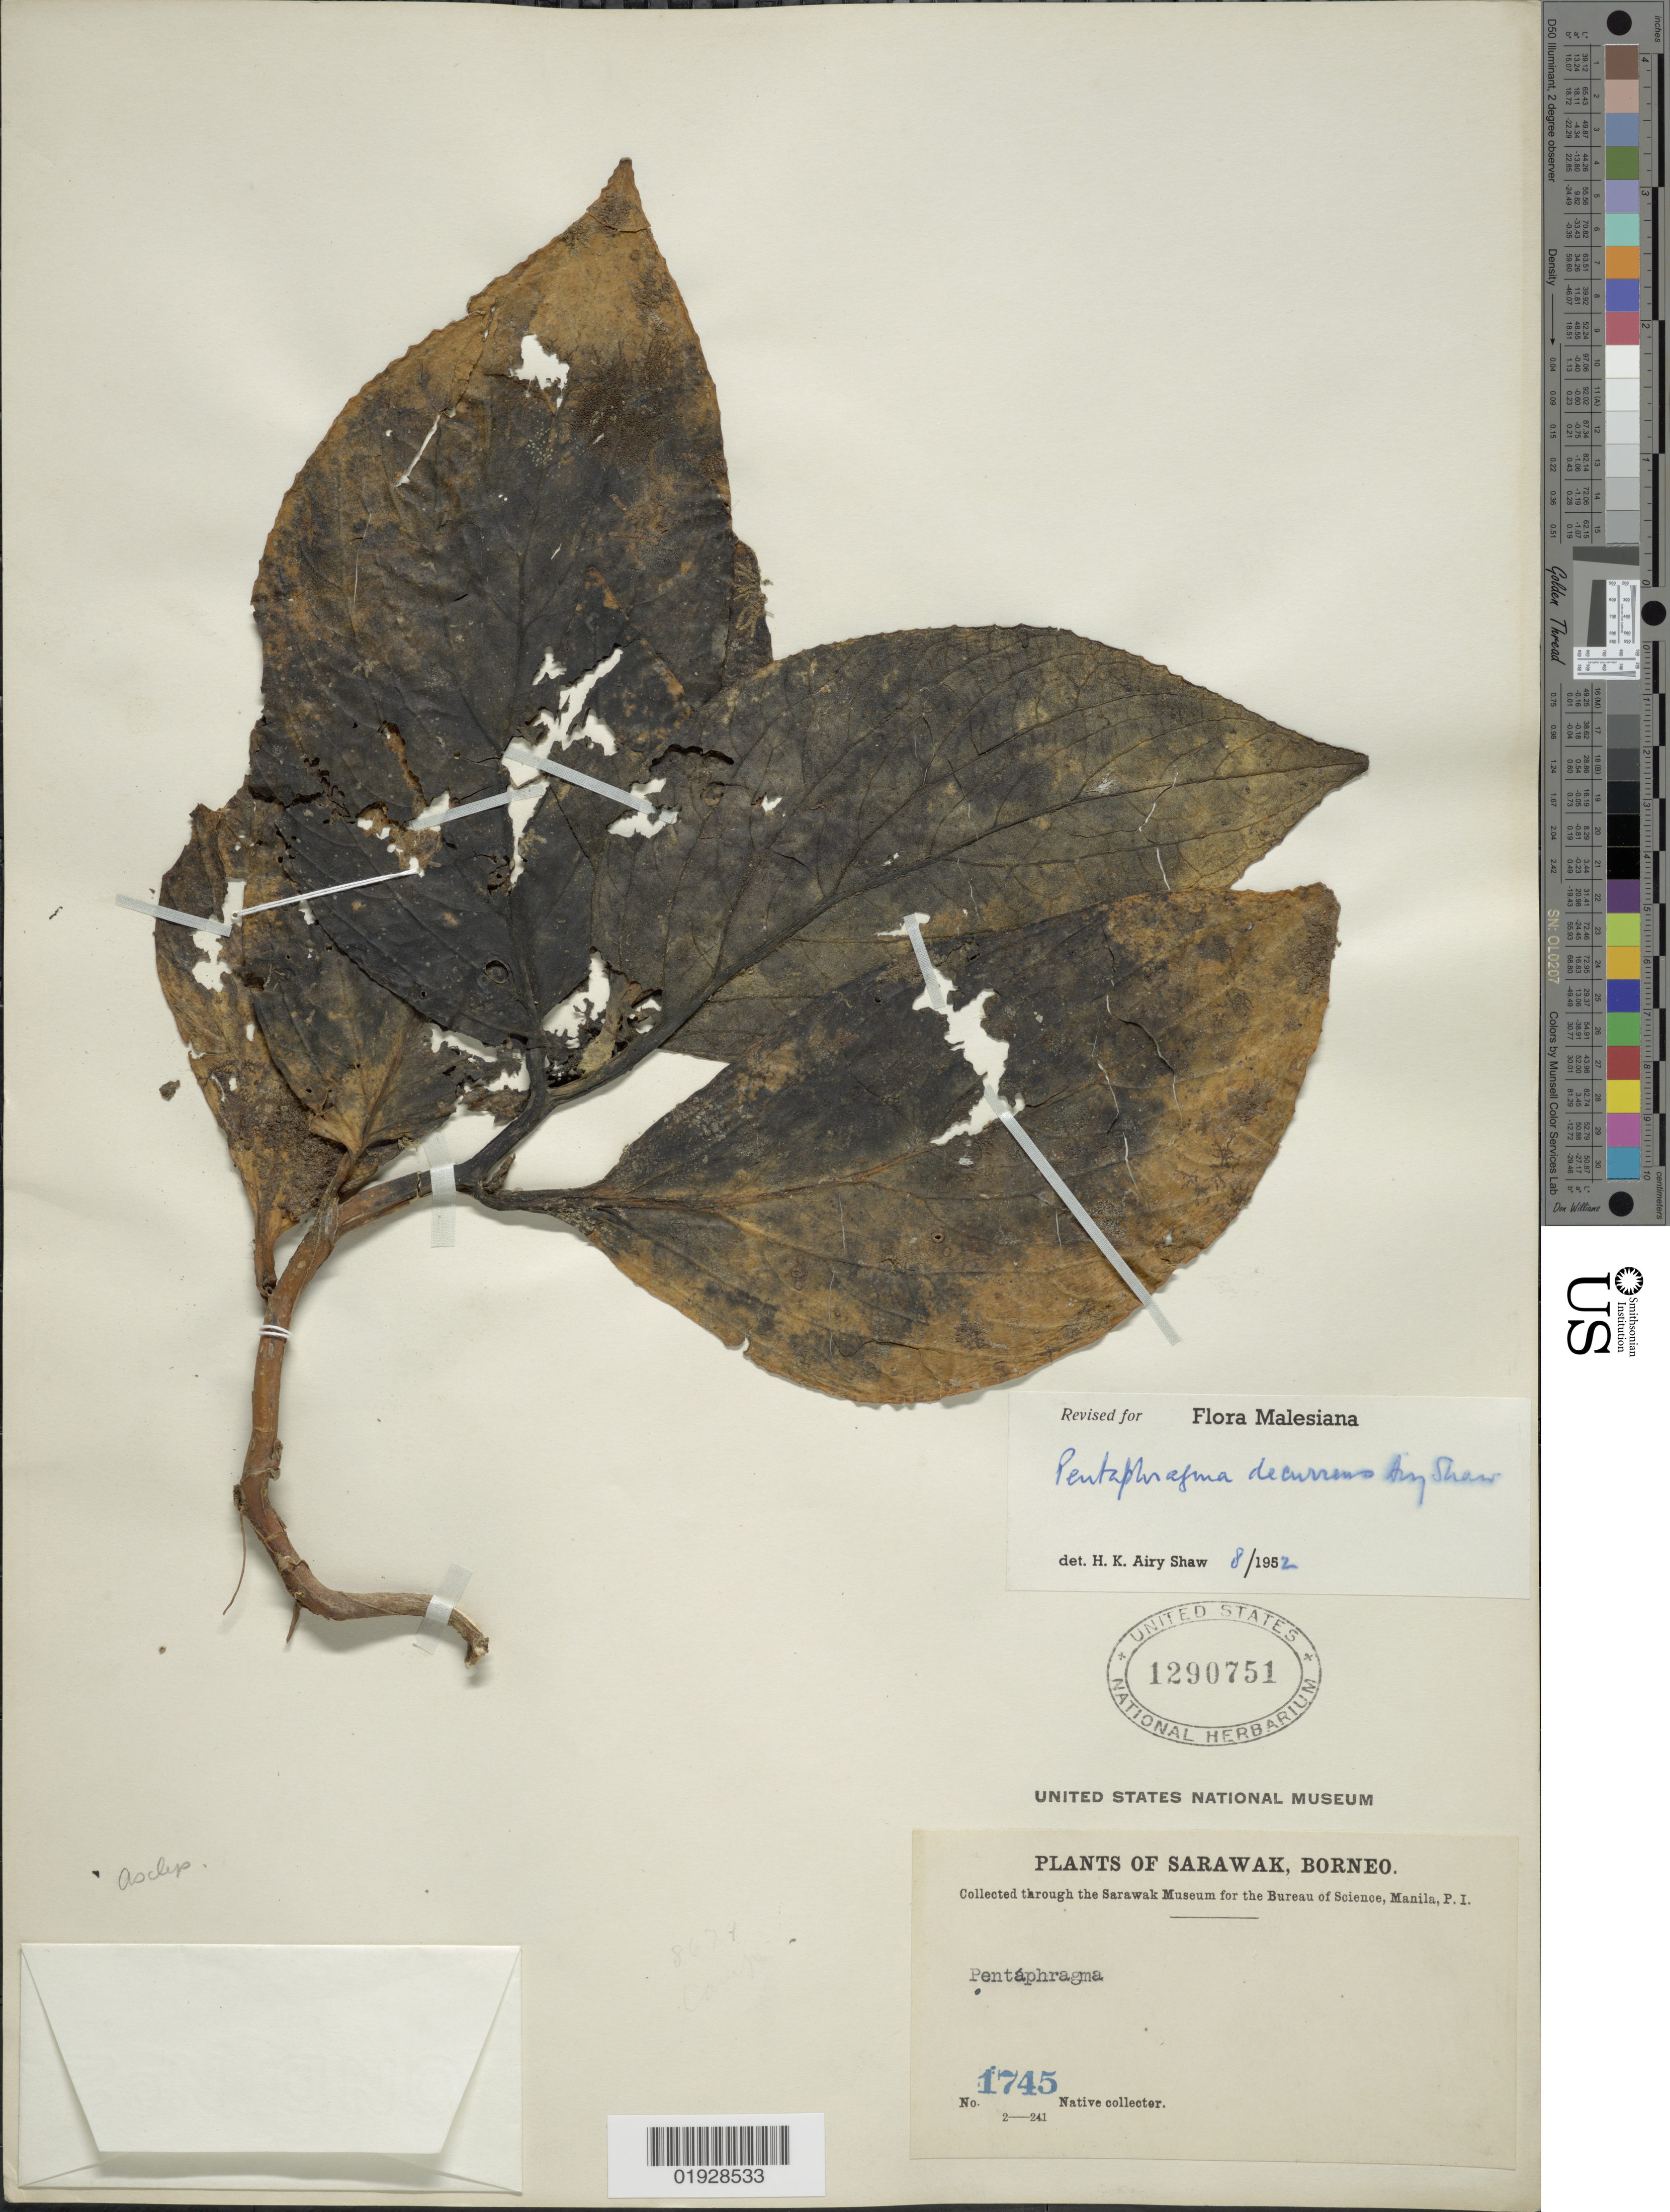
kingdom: Plantae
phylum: Tracheophyta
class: Magnoliopsida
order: Asterales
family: Pentaphragmataceae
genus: Pentaphragma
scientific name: Pentaphragma decurrens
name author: Airy Shaw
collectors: Native collector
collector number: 1745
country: Malaysia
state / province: Sarawak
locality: Borneo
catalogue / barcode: US 1290751